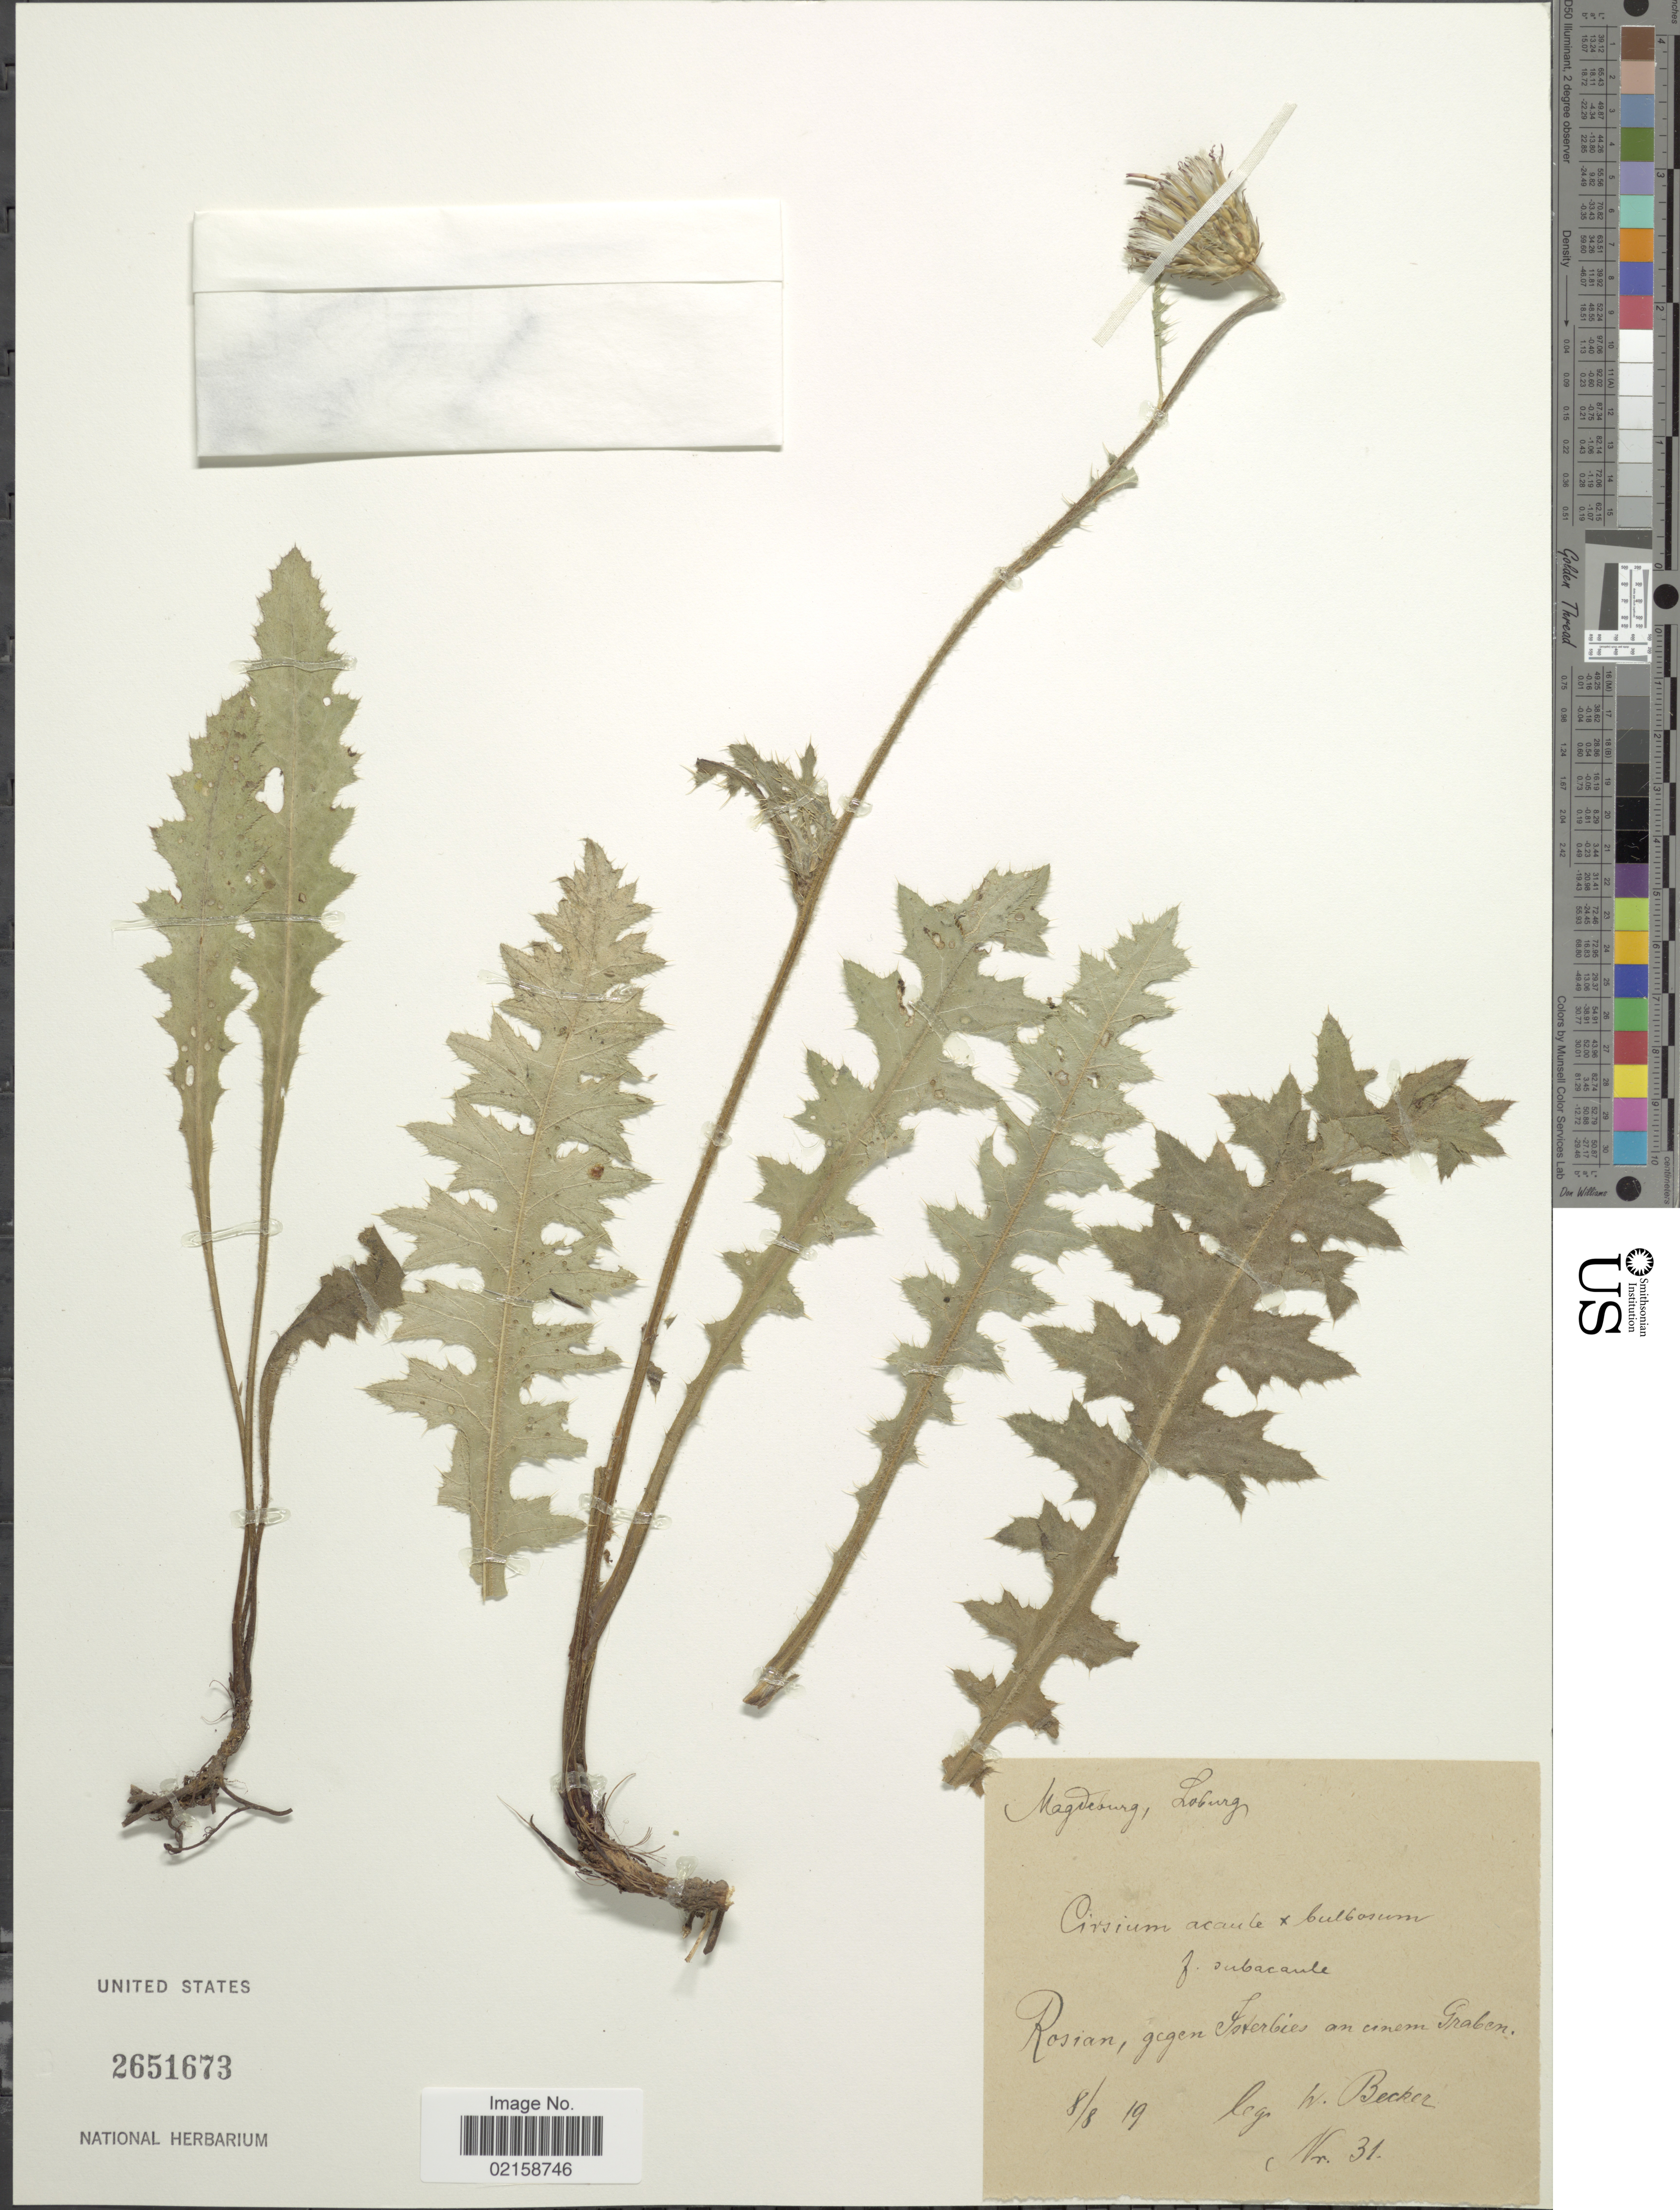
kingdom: Plantae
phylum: Tracheophyta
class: Magnoliopsida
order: Asterales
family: Asteraceae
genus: Cirsium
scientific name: Cirsium acaule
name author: (L.) Scop.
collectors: W. Becker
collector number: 31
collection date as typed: Transcribed d/m/y: 8/8/19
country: Germany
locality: Madesurg, Loburg, Rosian, gegen Foterbies an cenem Graben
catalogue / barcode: US 2651673